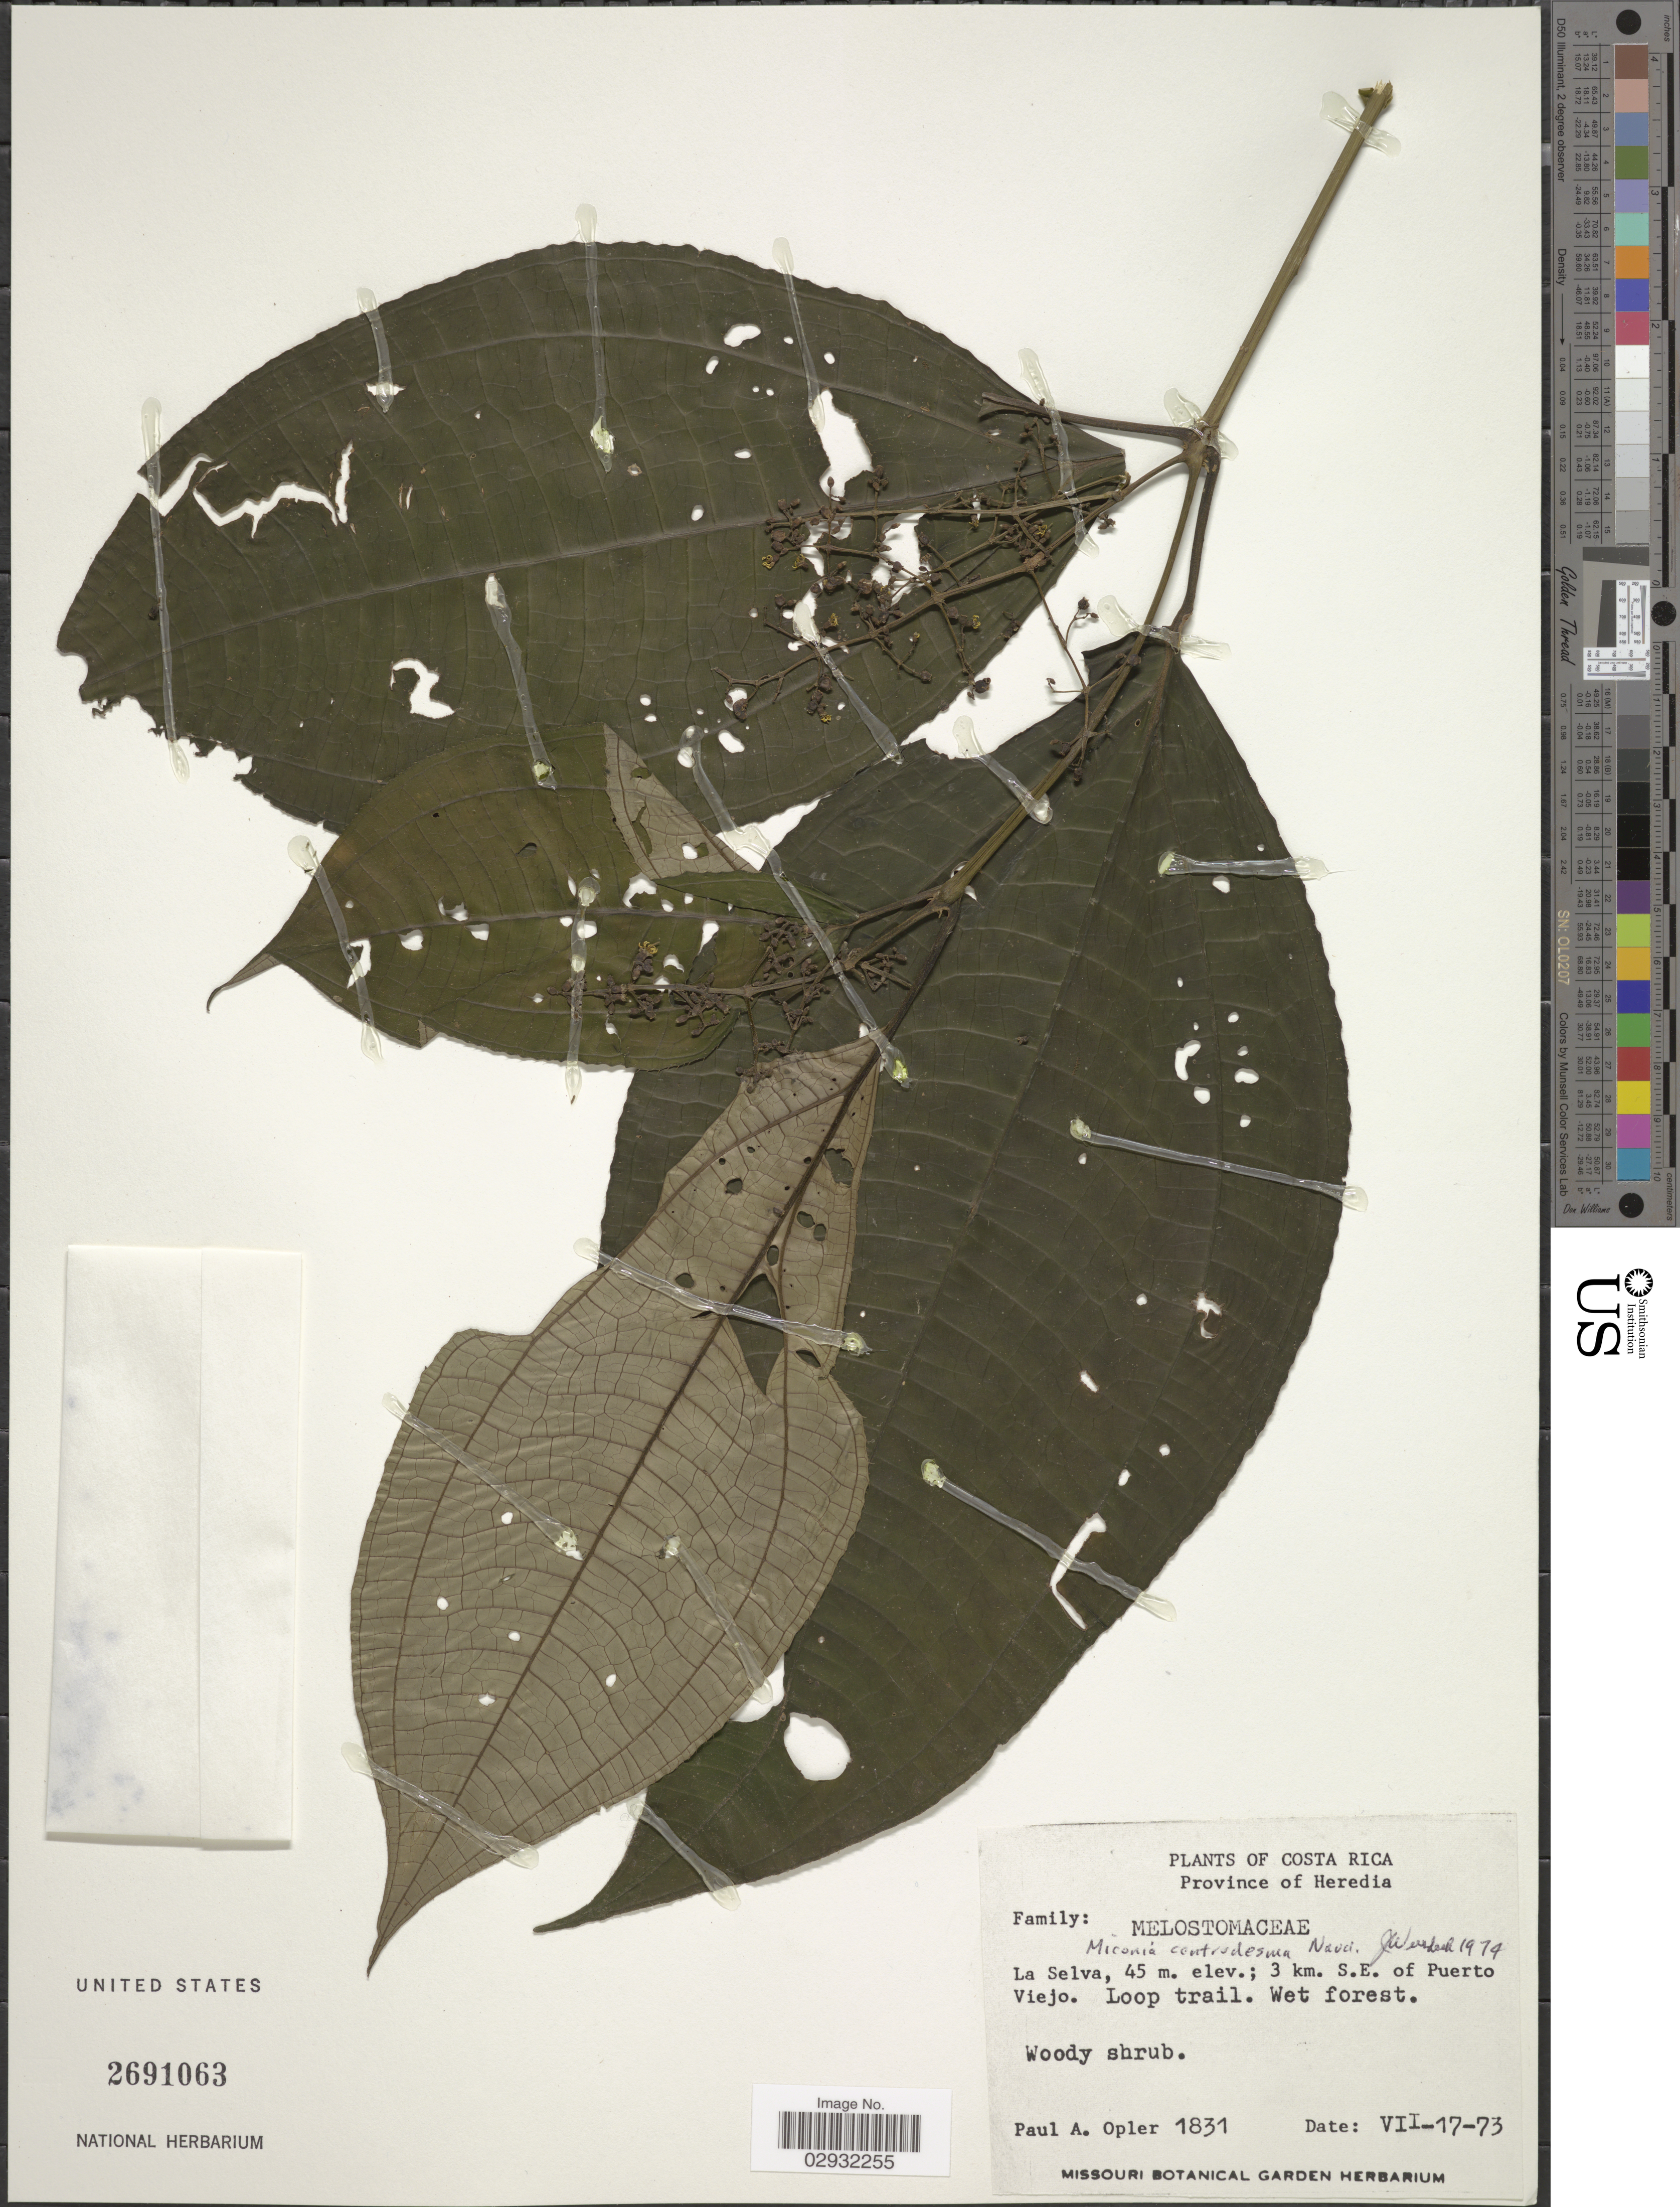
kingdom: Plantae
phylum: Tracheophyta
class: Magnoliopsida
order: Myrtales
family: Melastomataceae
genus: Miconia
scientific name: Miconia centrodesma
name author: Naudin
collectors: P. Opler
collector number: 1831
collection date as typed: Transcribed d/m/y: 17/7/73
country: Costa Rica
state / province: Heredia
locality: Province of Heredia, La Selva, 45 mi, 3 km. S.E. of Puerto Viejo, Loop trail.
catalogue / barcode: US 2691063